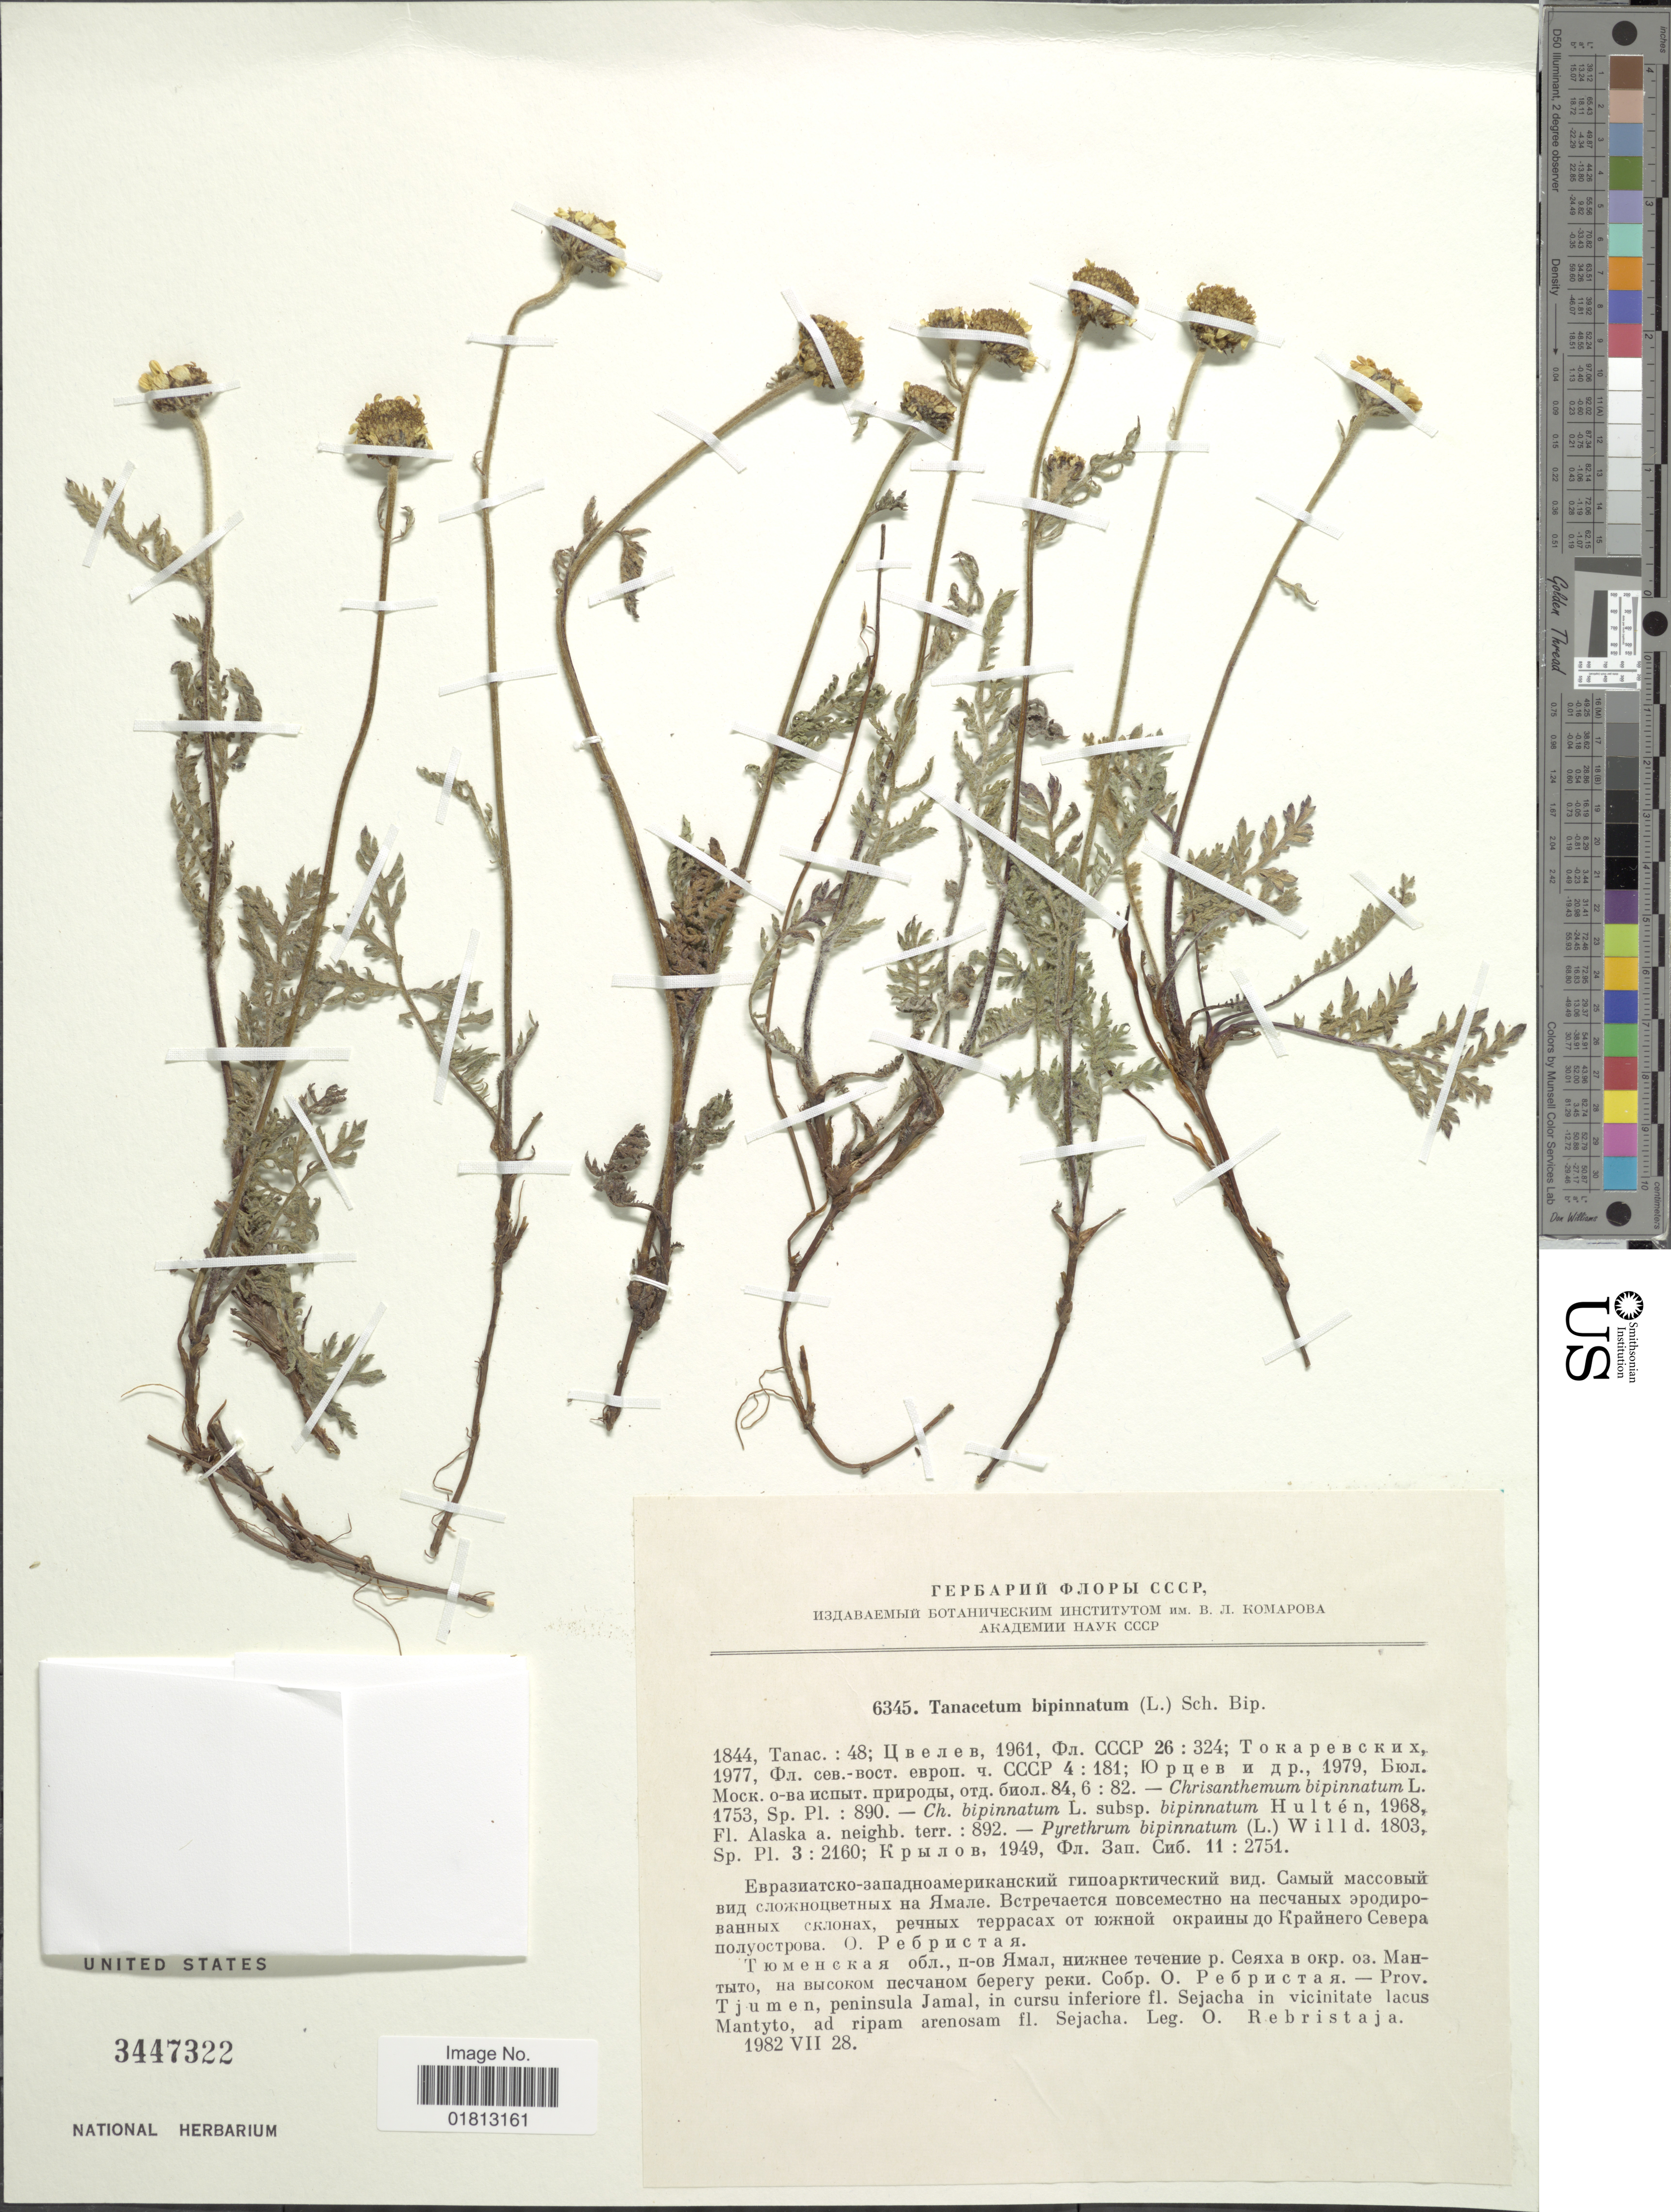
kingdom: Plantae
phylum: Tracheophyta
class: Magnoliopsida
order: Asterales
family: Asteraceae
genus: Tanacetum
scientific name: Tanacetum bipinnatum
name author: (L.) Sch. Bip.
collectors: O. V. Rebristaja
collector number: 6345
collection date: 1982-07-28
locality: Prov. Tjumen, peninsula Jamal, in cursu inferiore fl. Sejache in vicinitate lacus Mantyto, ad ripam arenosam fl. Sejacha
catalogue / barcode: US 3447322